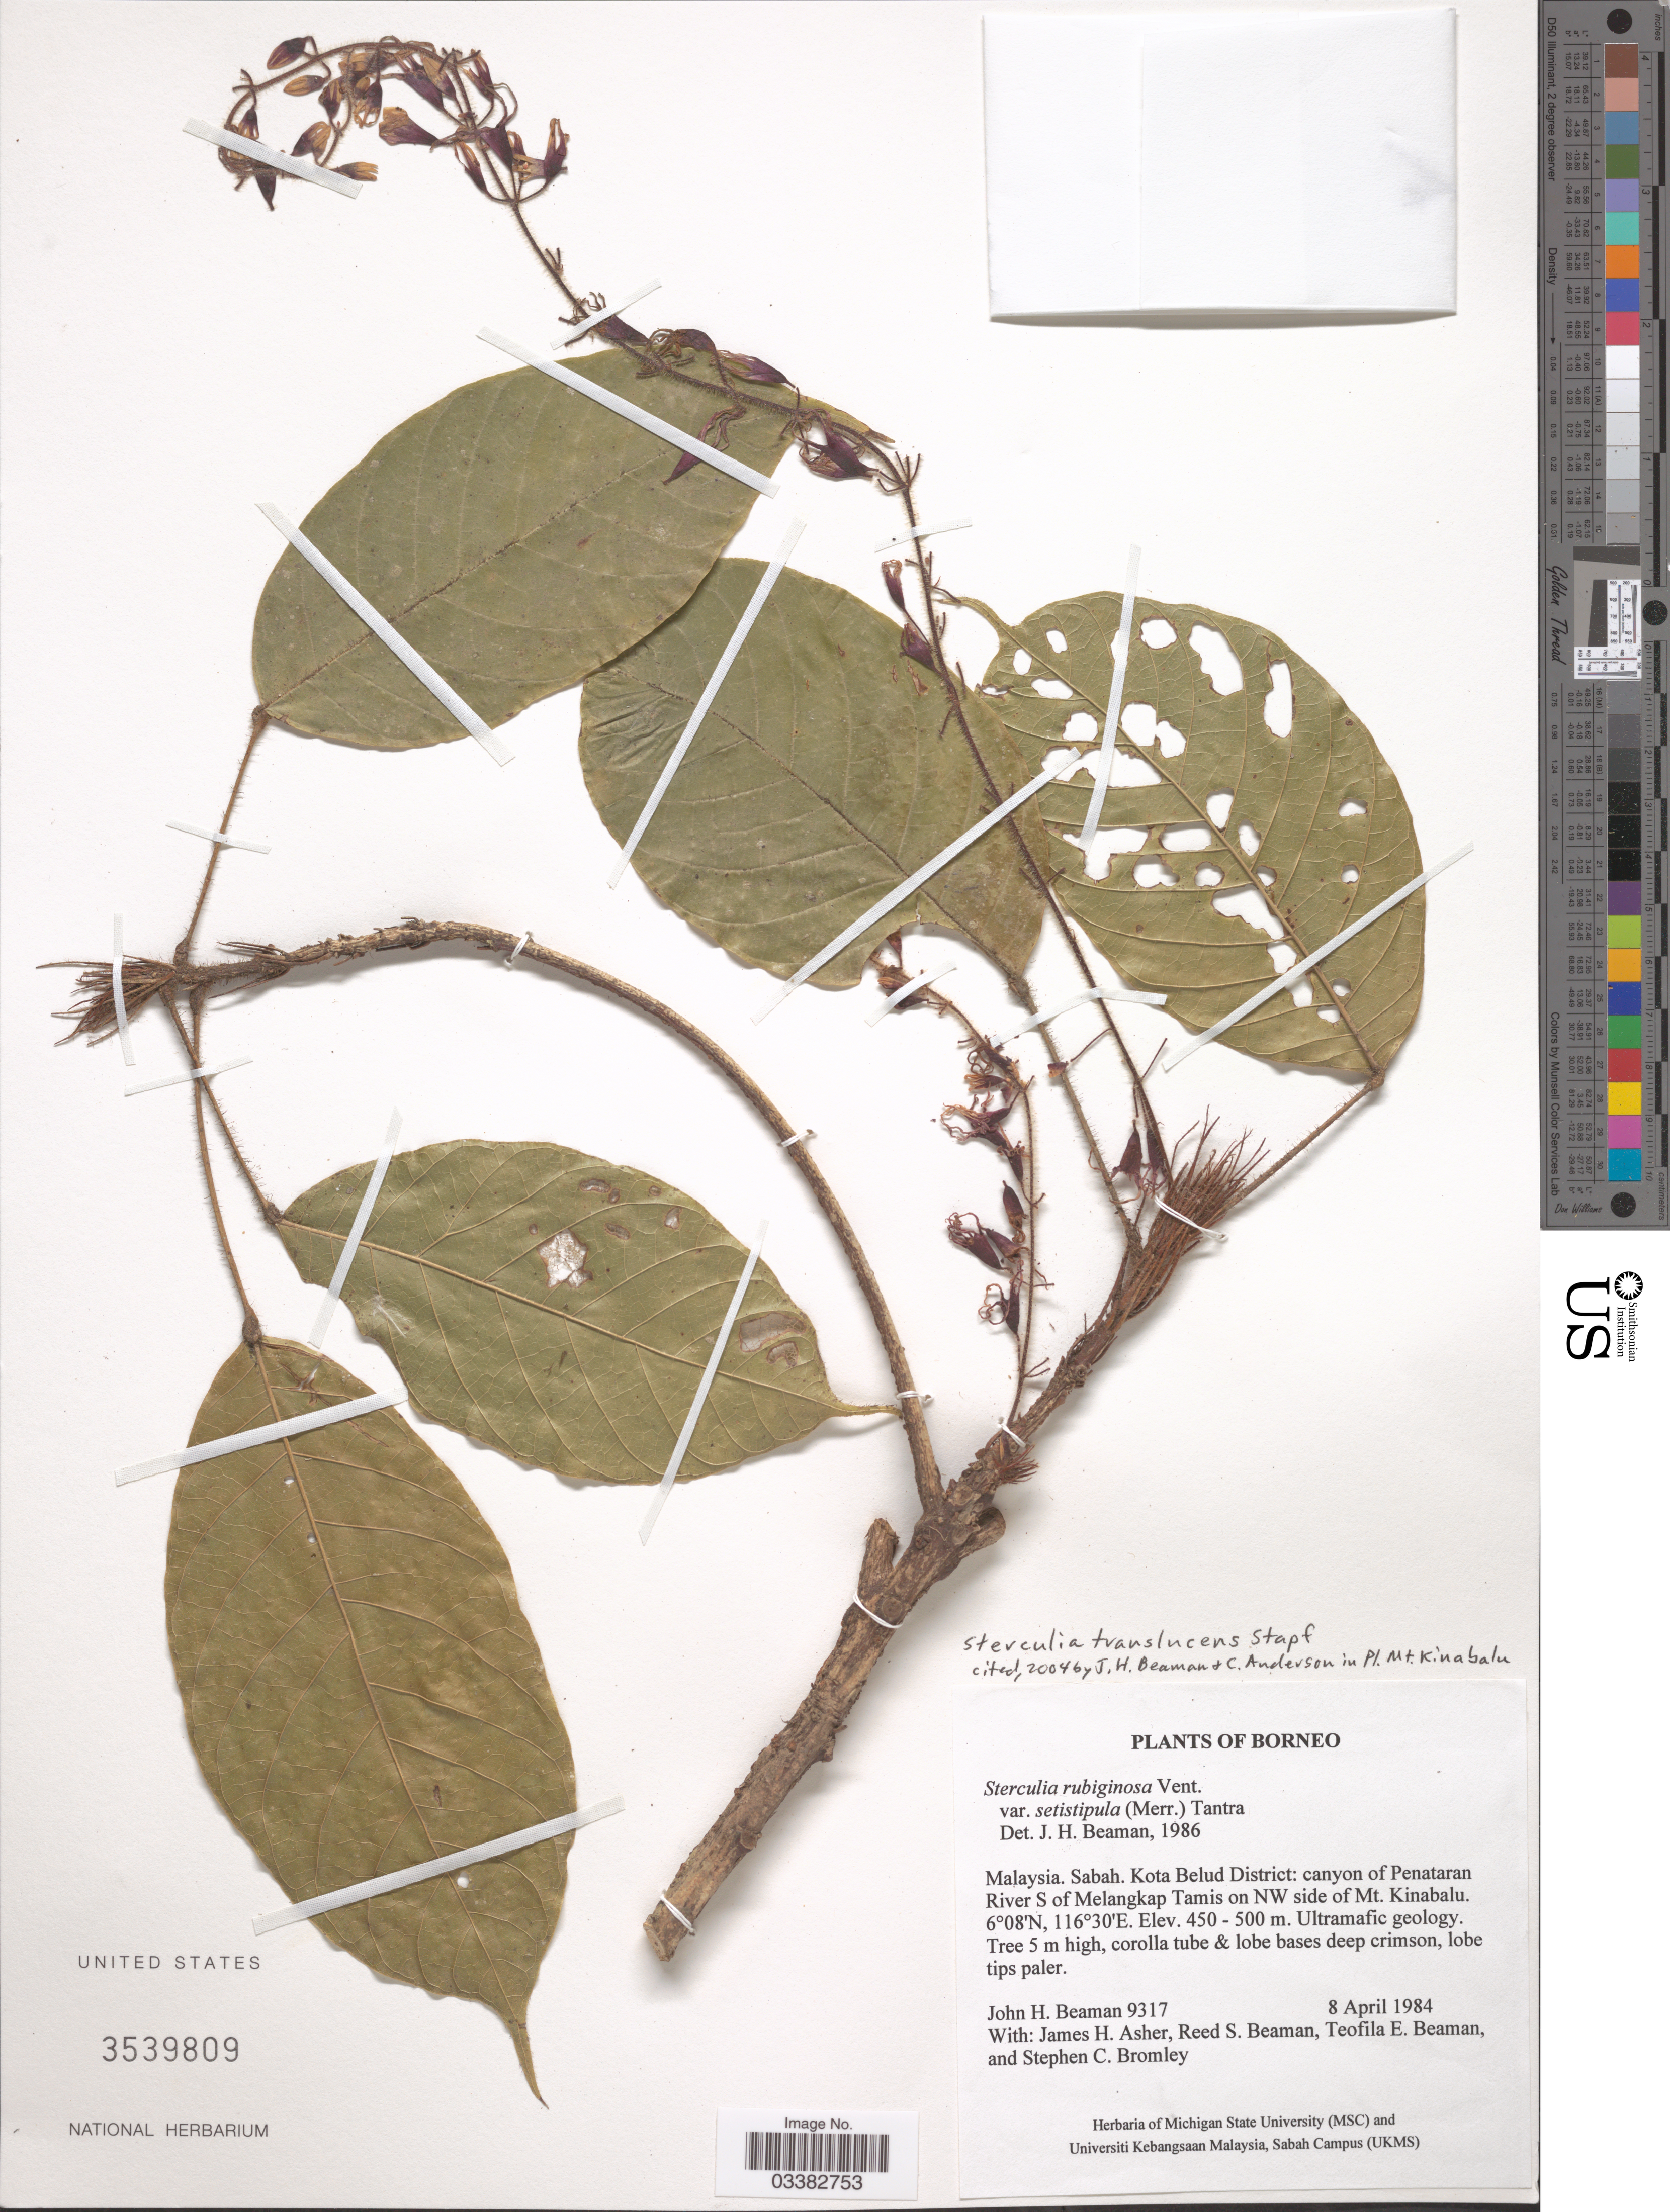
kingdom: Plantae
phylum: Tracheophyta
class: Magnoliopsida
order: Malvales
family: Malvaceae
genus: Sterculia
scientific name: Sterculia translucens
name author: Stapf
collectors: J. H. Beaman, J. Asher, R. S. Beaman, T. E. Beaman & S. Bromley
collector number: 9317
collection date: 1984-04-08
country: Malaysia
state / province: Sabah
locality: Borneo. Kota Belud District: canyon of Penataran River S of Melangkap Tamis on NW side of Mt. Kinabalu.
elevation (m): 450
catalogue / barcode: US 3539809